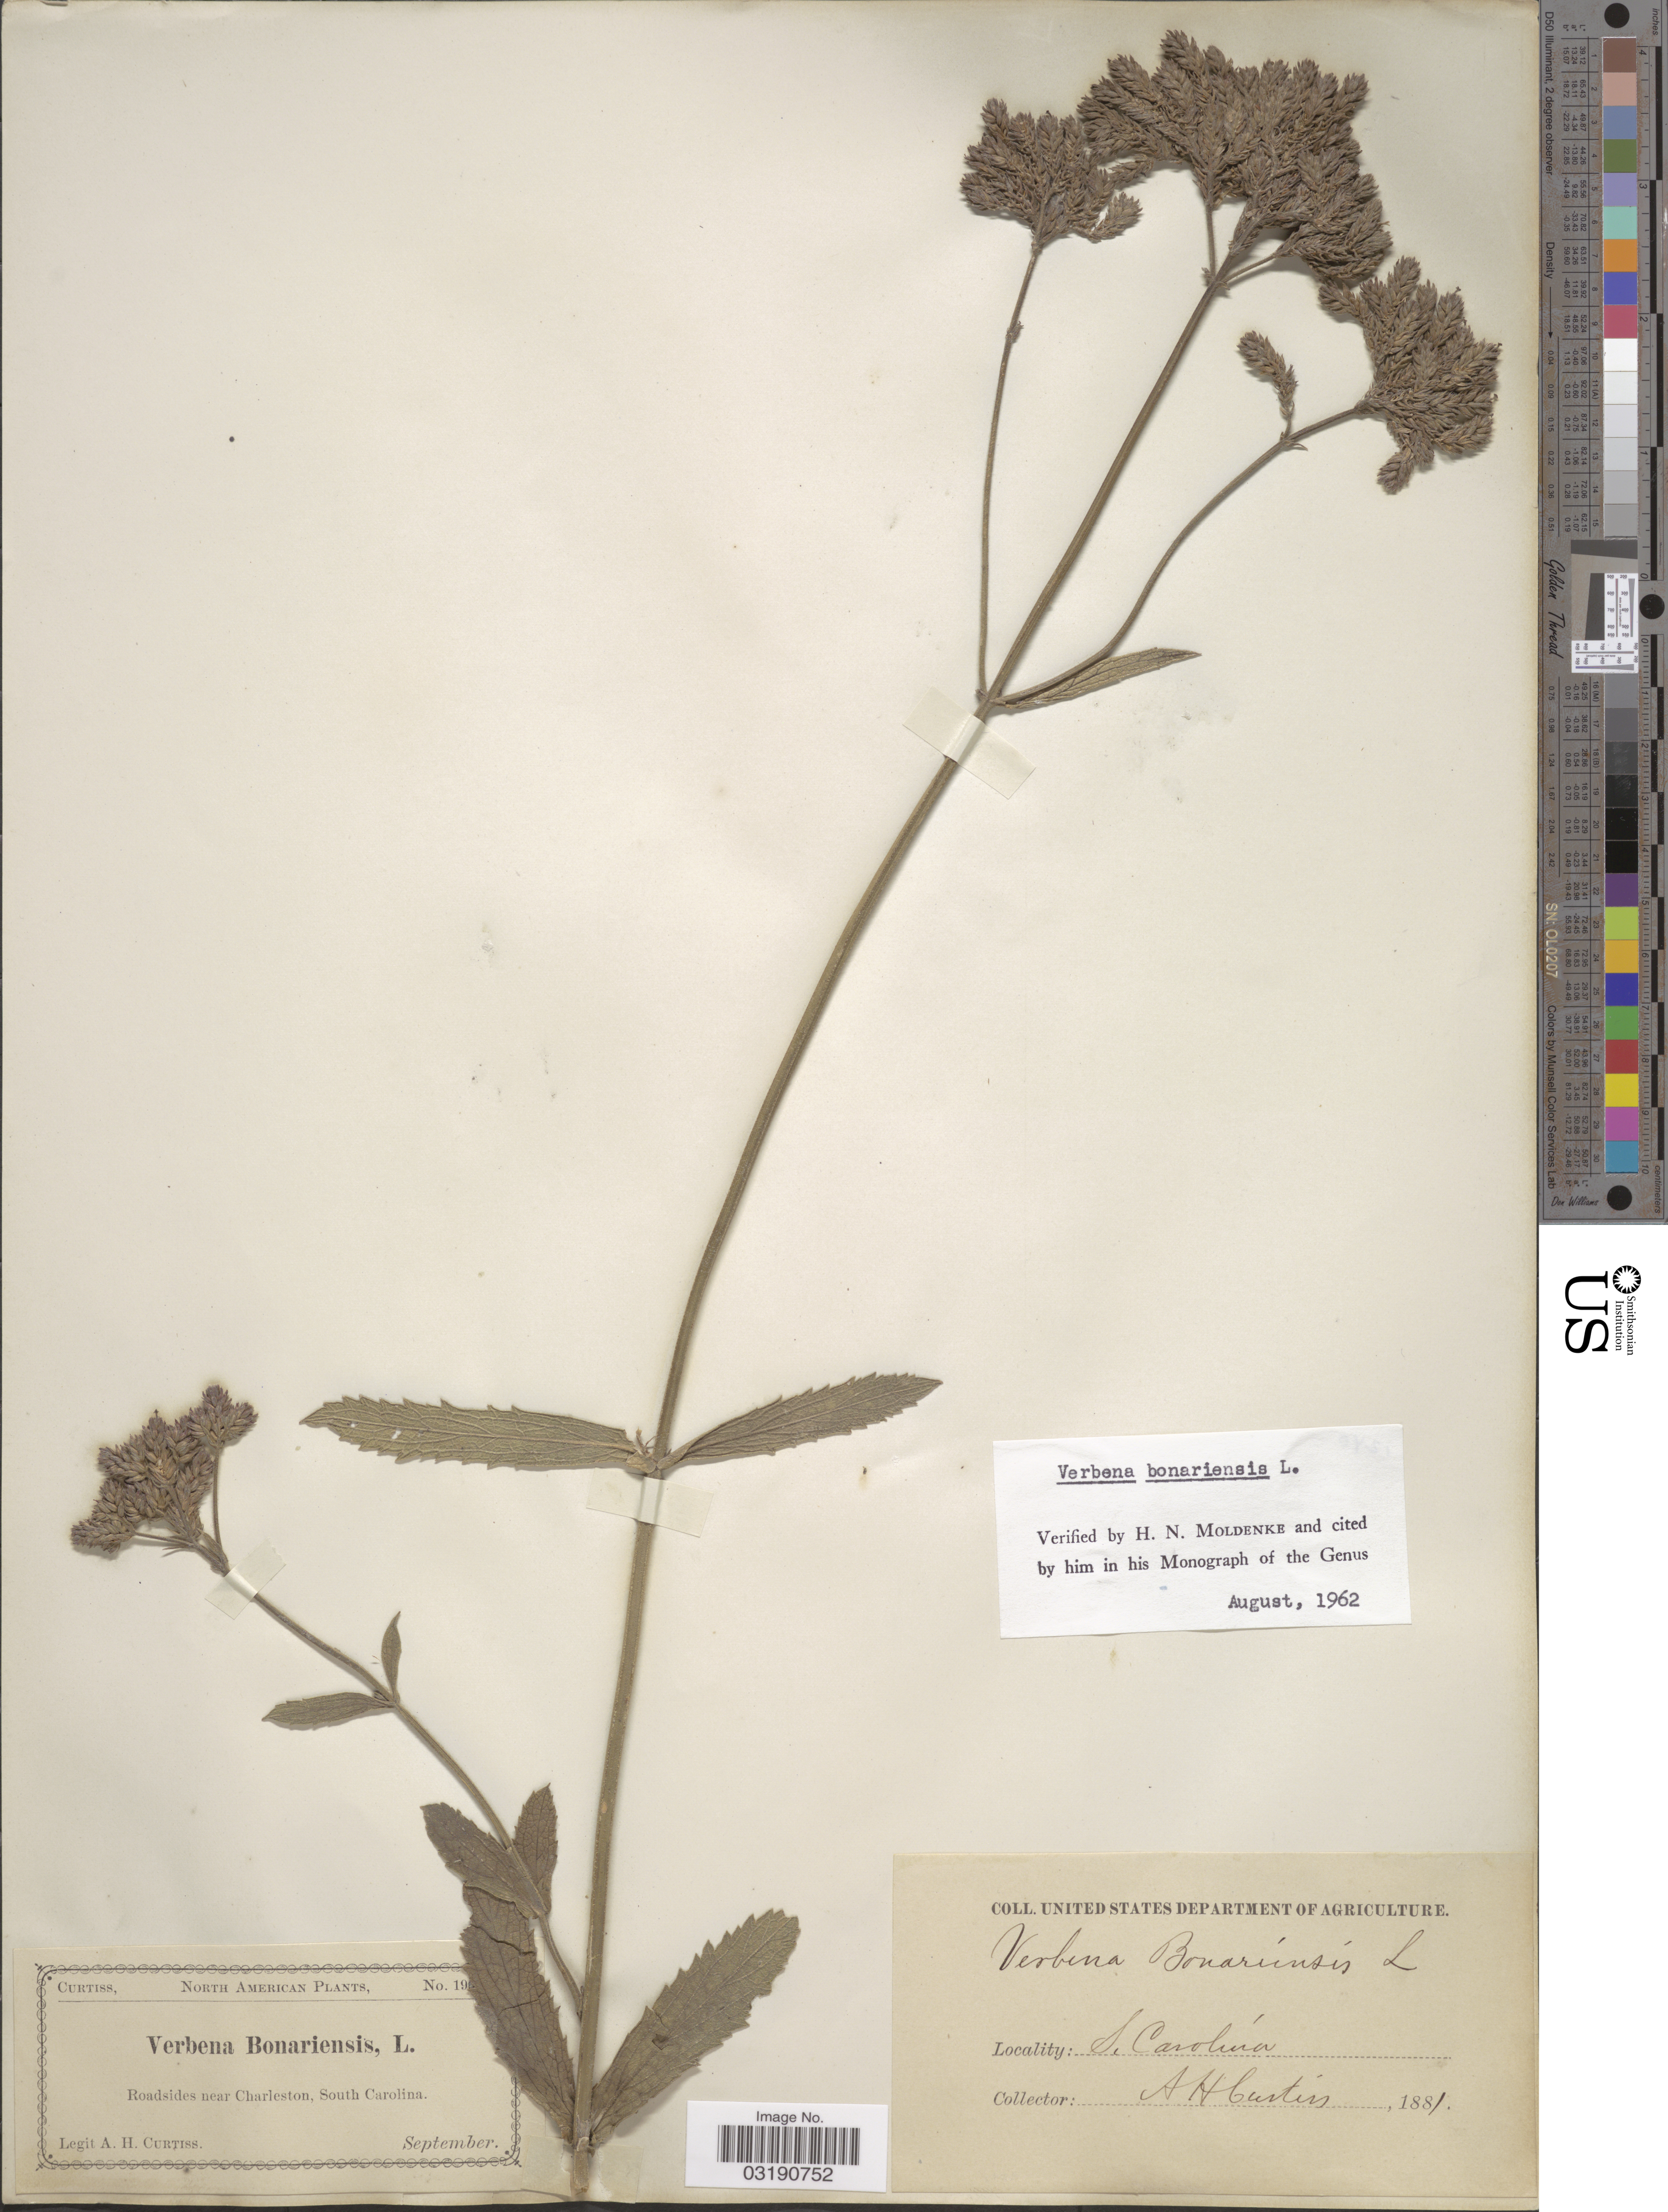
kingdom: Plantae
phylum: Tracheophyta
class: Magnoliopsida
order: Lamiales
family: Verbenaceae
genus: Verbena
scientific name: Verbena bonariensis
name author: L.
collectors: A. H. Curtiss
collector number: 19!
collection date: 1881-09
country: United States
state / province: South Carolina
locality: Roadsides near Charleston.